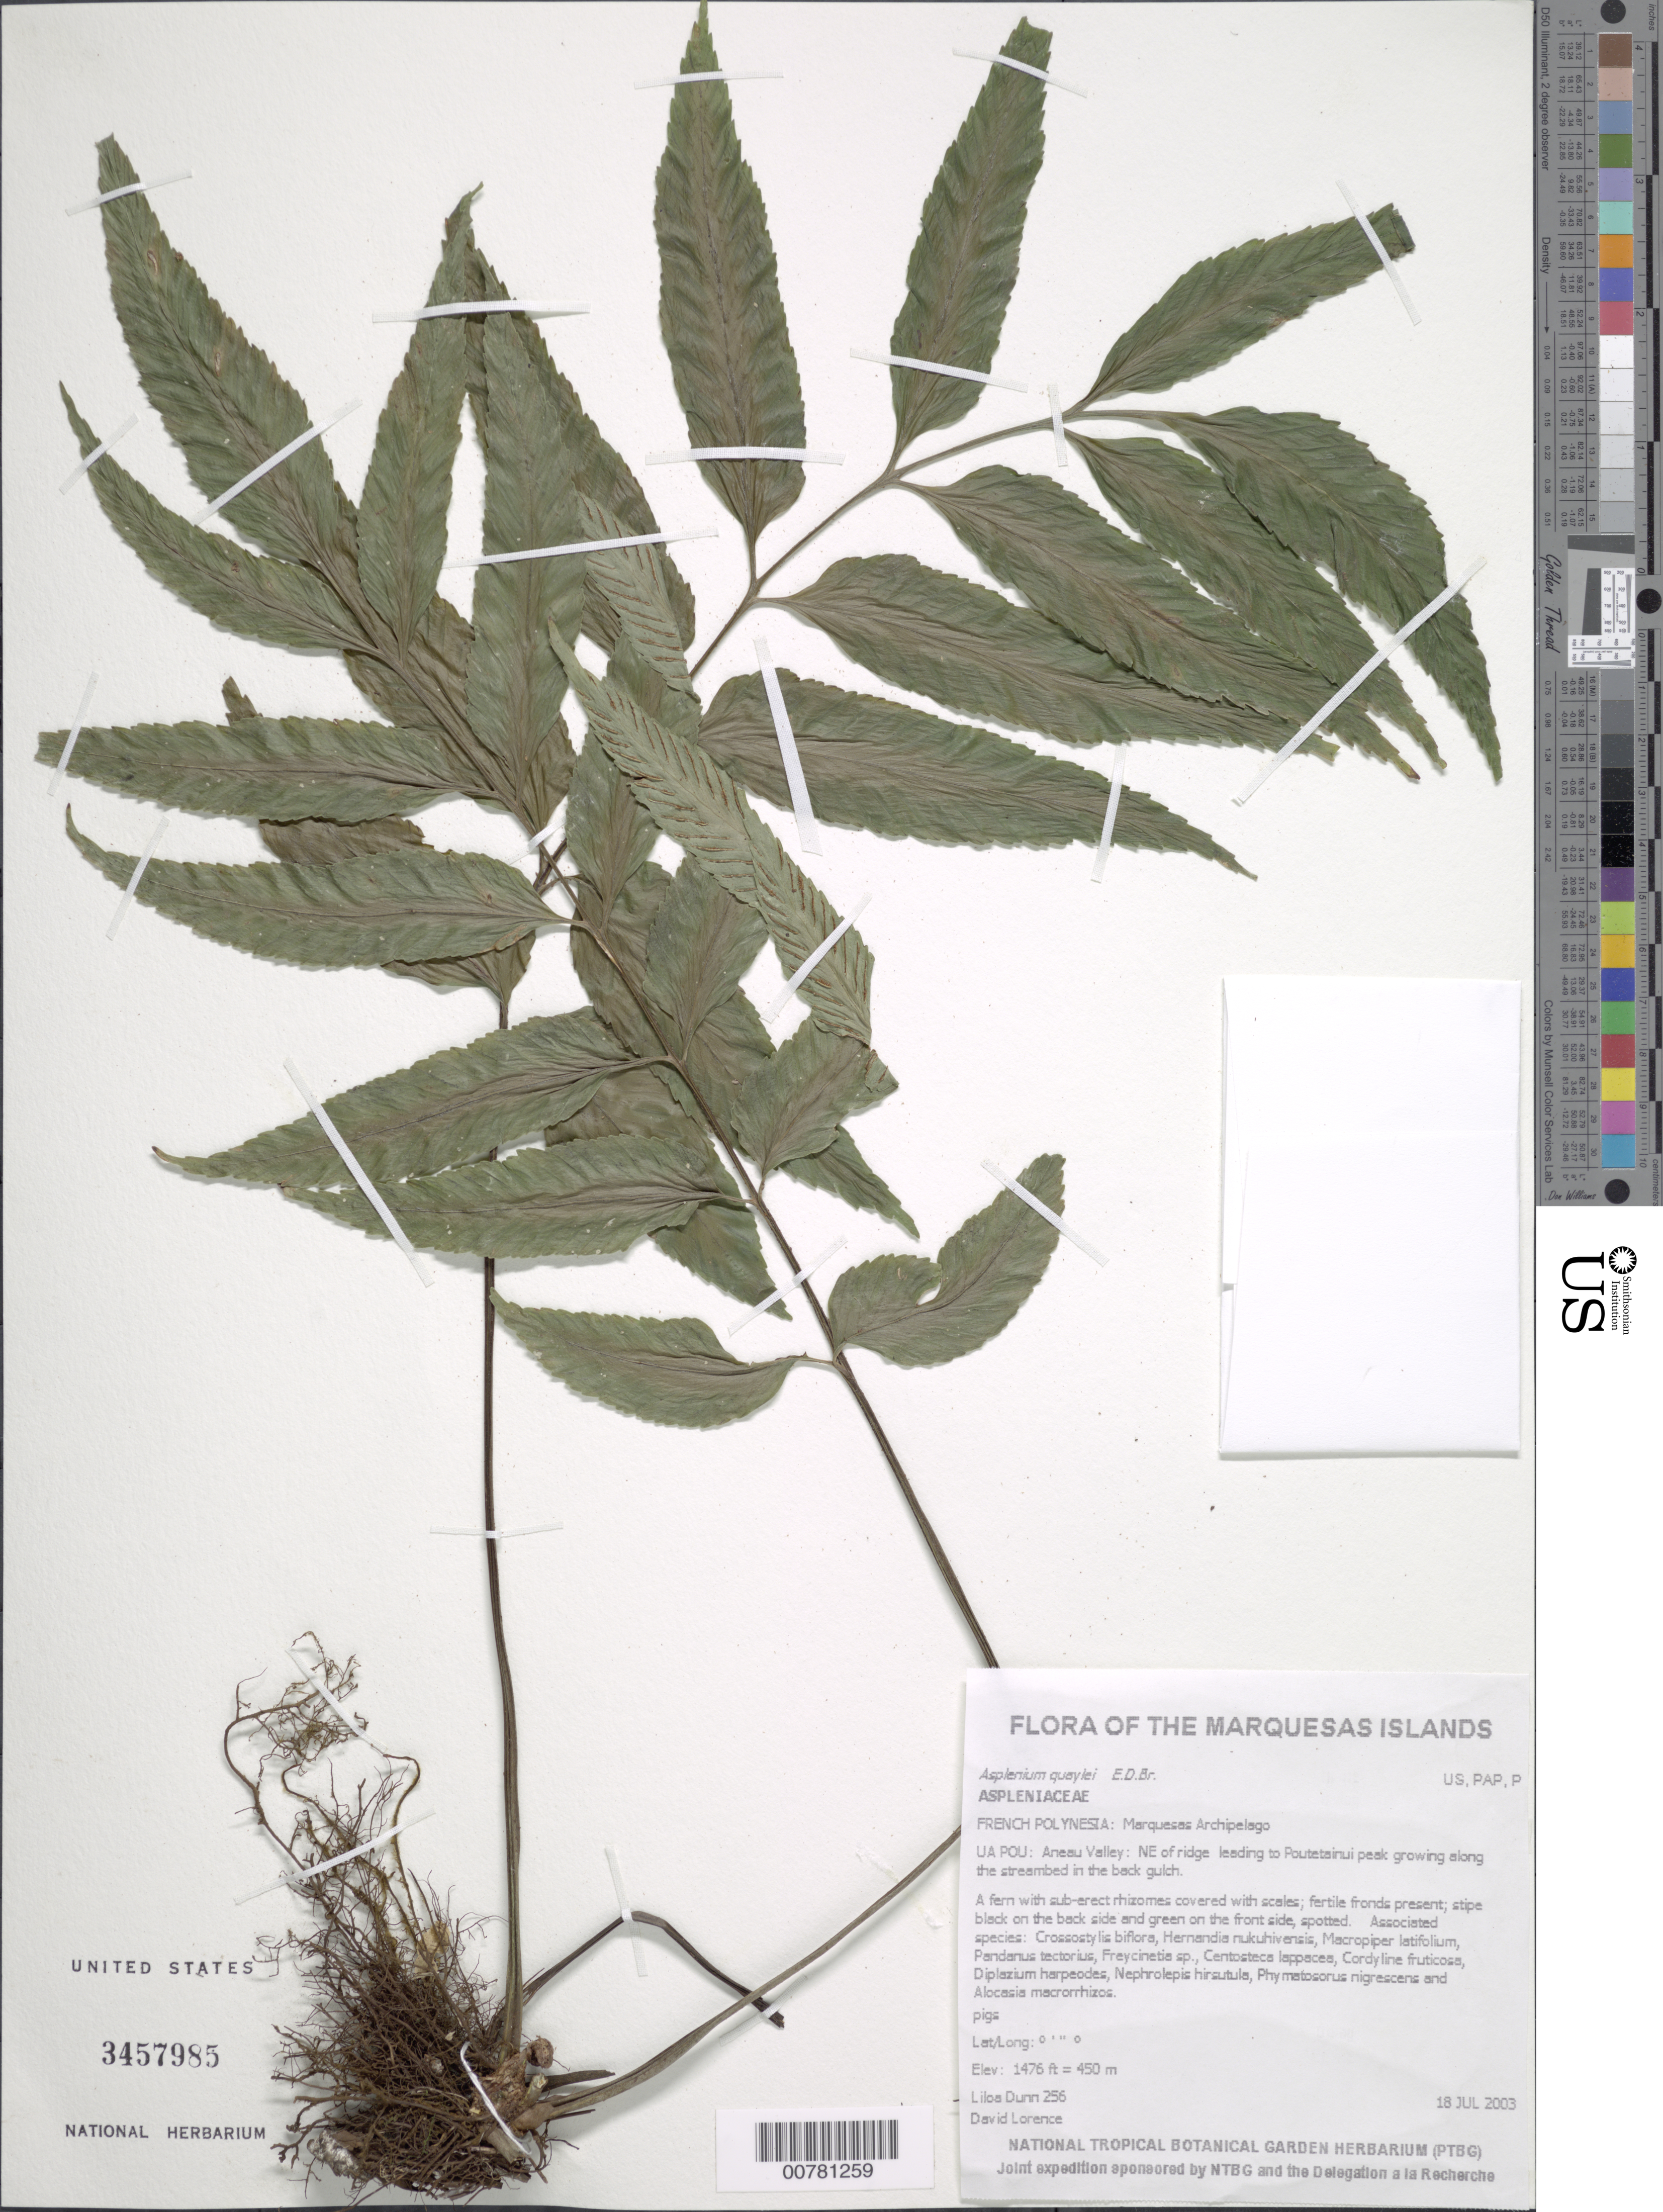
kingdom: Plantae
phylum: Tracheophyta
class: Polypodiopsida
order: Polypodiales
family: Aspleniaceae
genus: Asplenium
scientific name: Asplenium quaylei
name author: E.D. Br.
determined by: Lorence, David H., (PTBG), National Tropical Botanical Garden (UNITED STATES)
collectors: L. Dunn & D. Lorence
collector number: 256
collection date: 2003-07-18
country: French Polynesia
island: Ua Pou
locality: Anaeo Valley - growing on a rock face near the stream bed in the back of the Anaeo valley going towards the base of Poumaka.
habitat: Growing along the stream bed in the back gulch of Anaeo valley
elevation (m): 450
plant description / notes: Pigs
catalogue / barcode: US 3457985